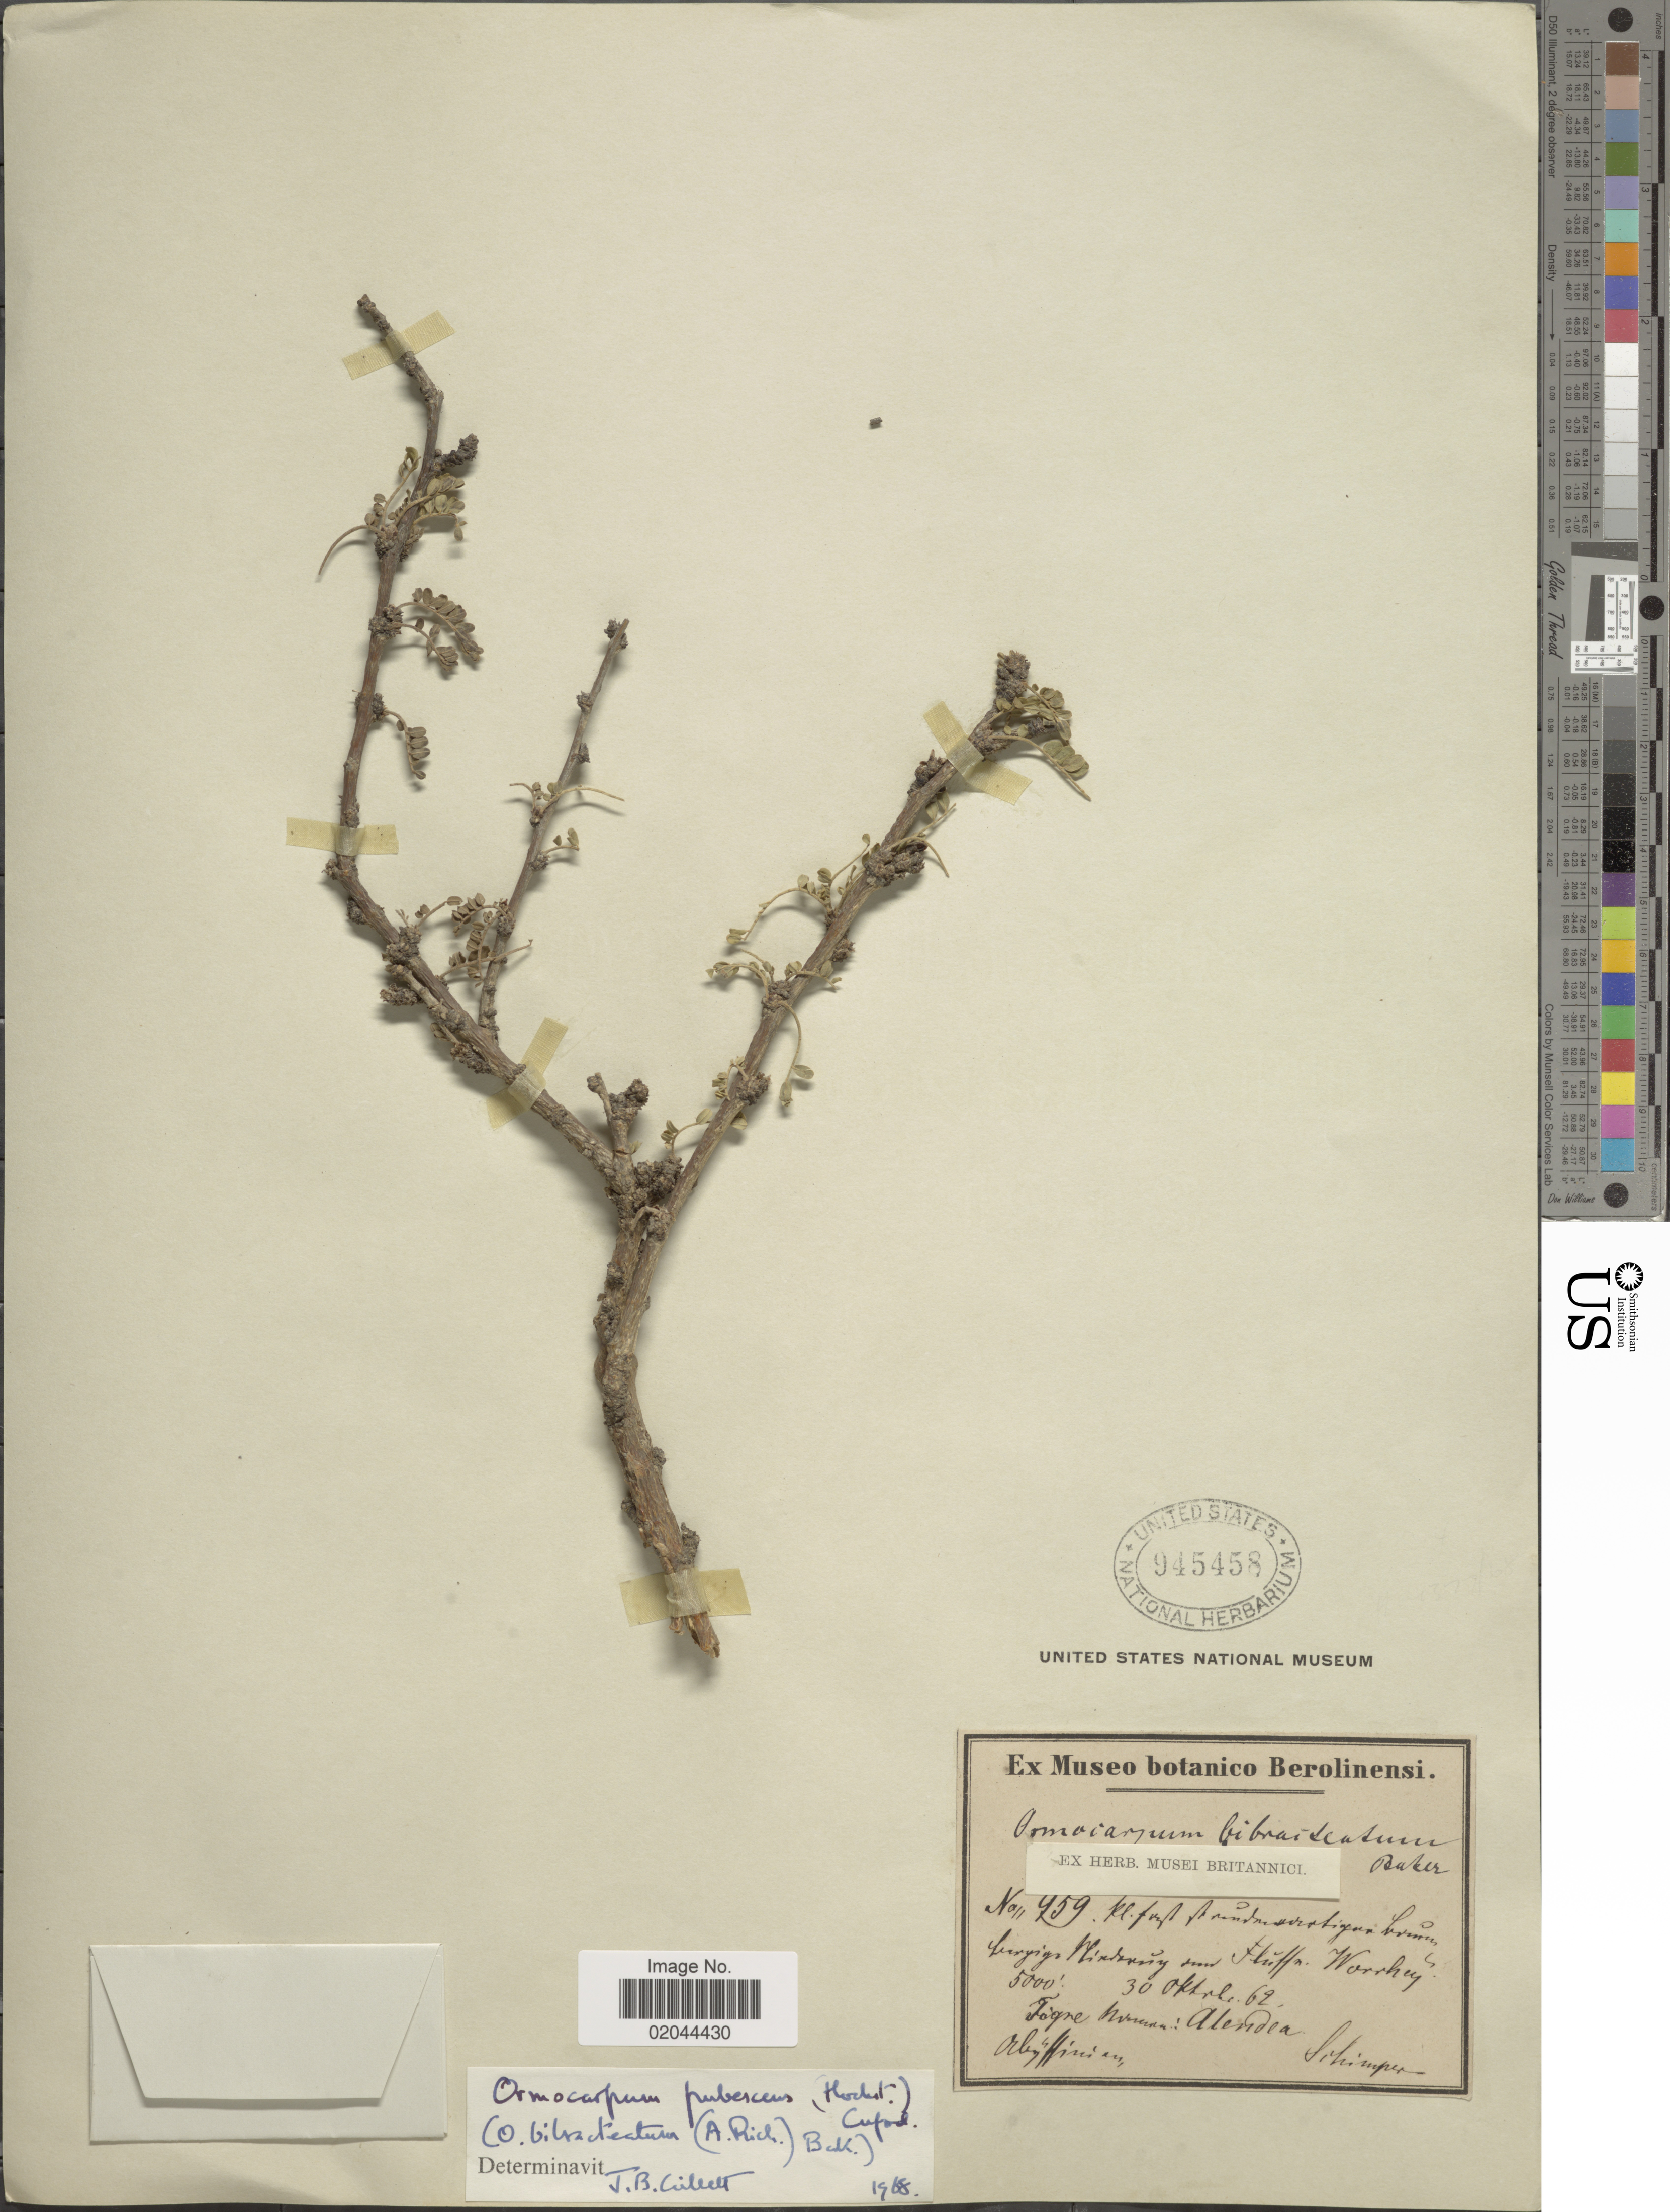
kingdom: Plantae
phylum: Tracheophyta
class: Magnoliopsida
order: Fabales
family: Fabaceae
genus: Ormocarpum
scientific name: Ormocarpum pubescens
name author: (Hochst.) Cufod. ex J.B. Gillett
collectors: G. W. Schimper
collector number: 459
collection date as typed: Transcribed d/m/y: 30/10/62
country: Ethiopia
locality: Beryye Nirdayang und Fluffn Worrhey, Tigme Novenda: Alendea, Abyssinian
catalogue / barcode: US 945458